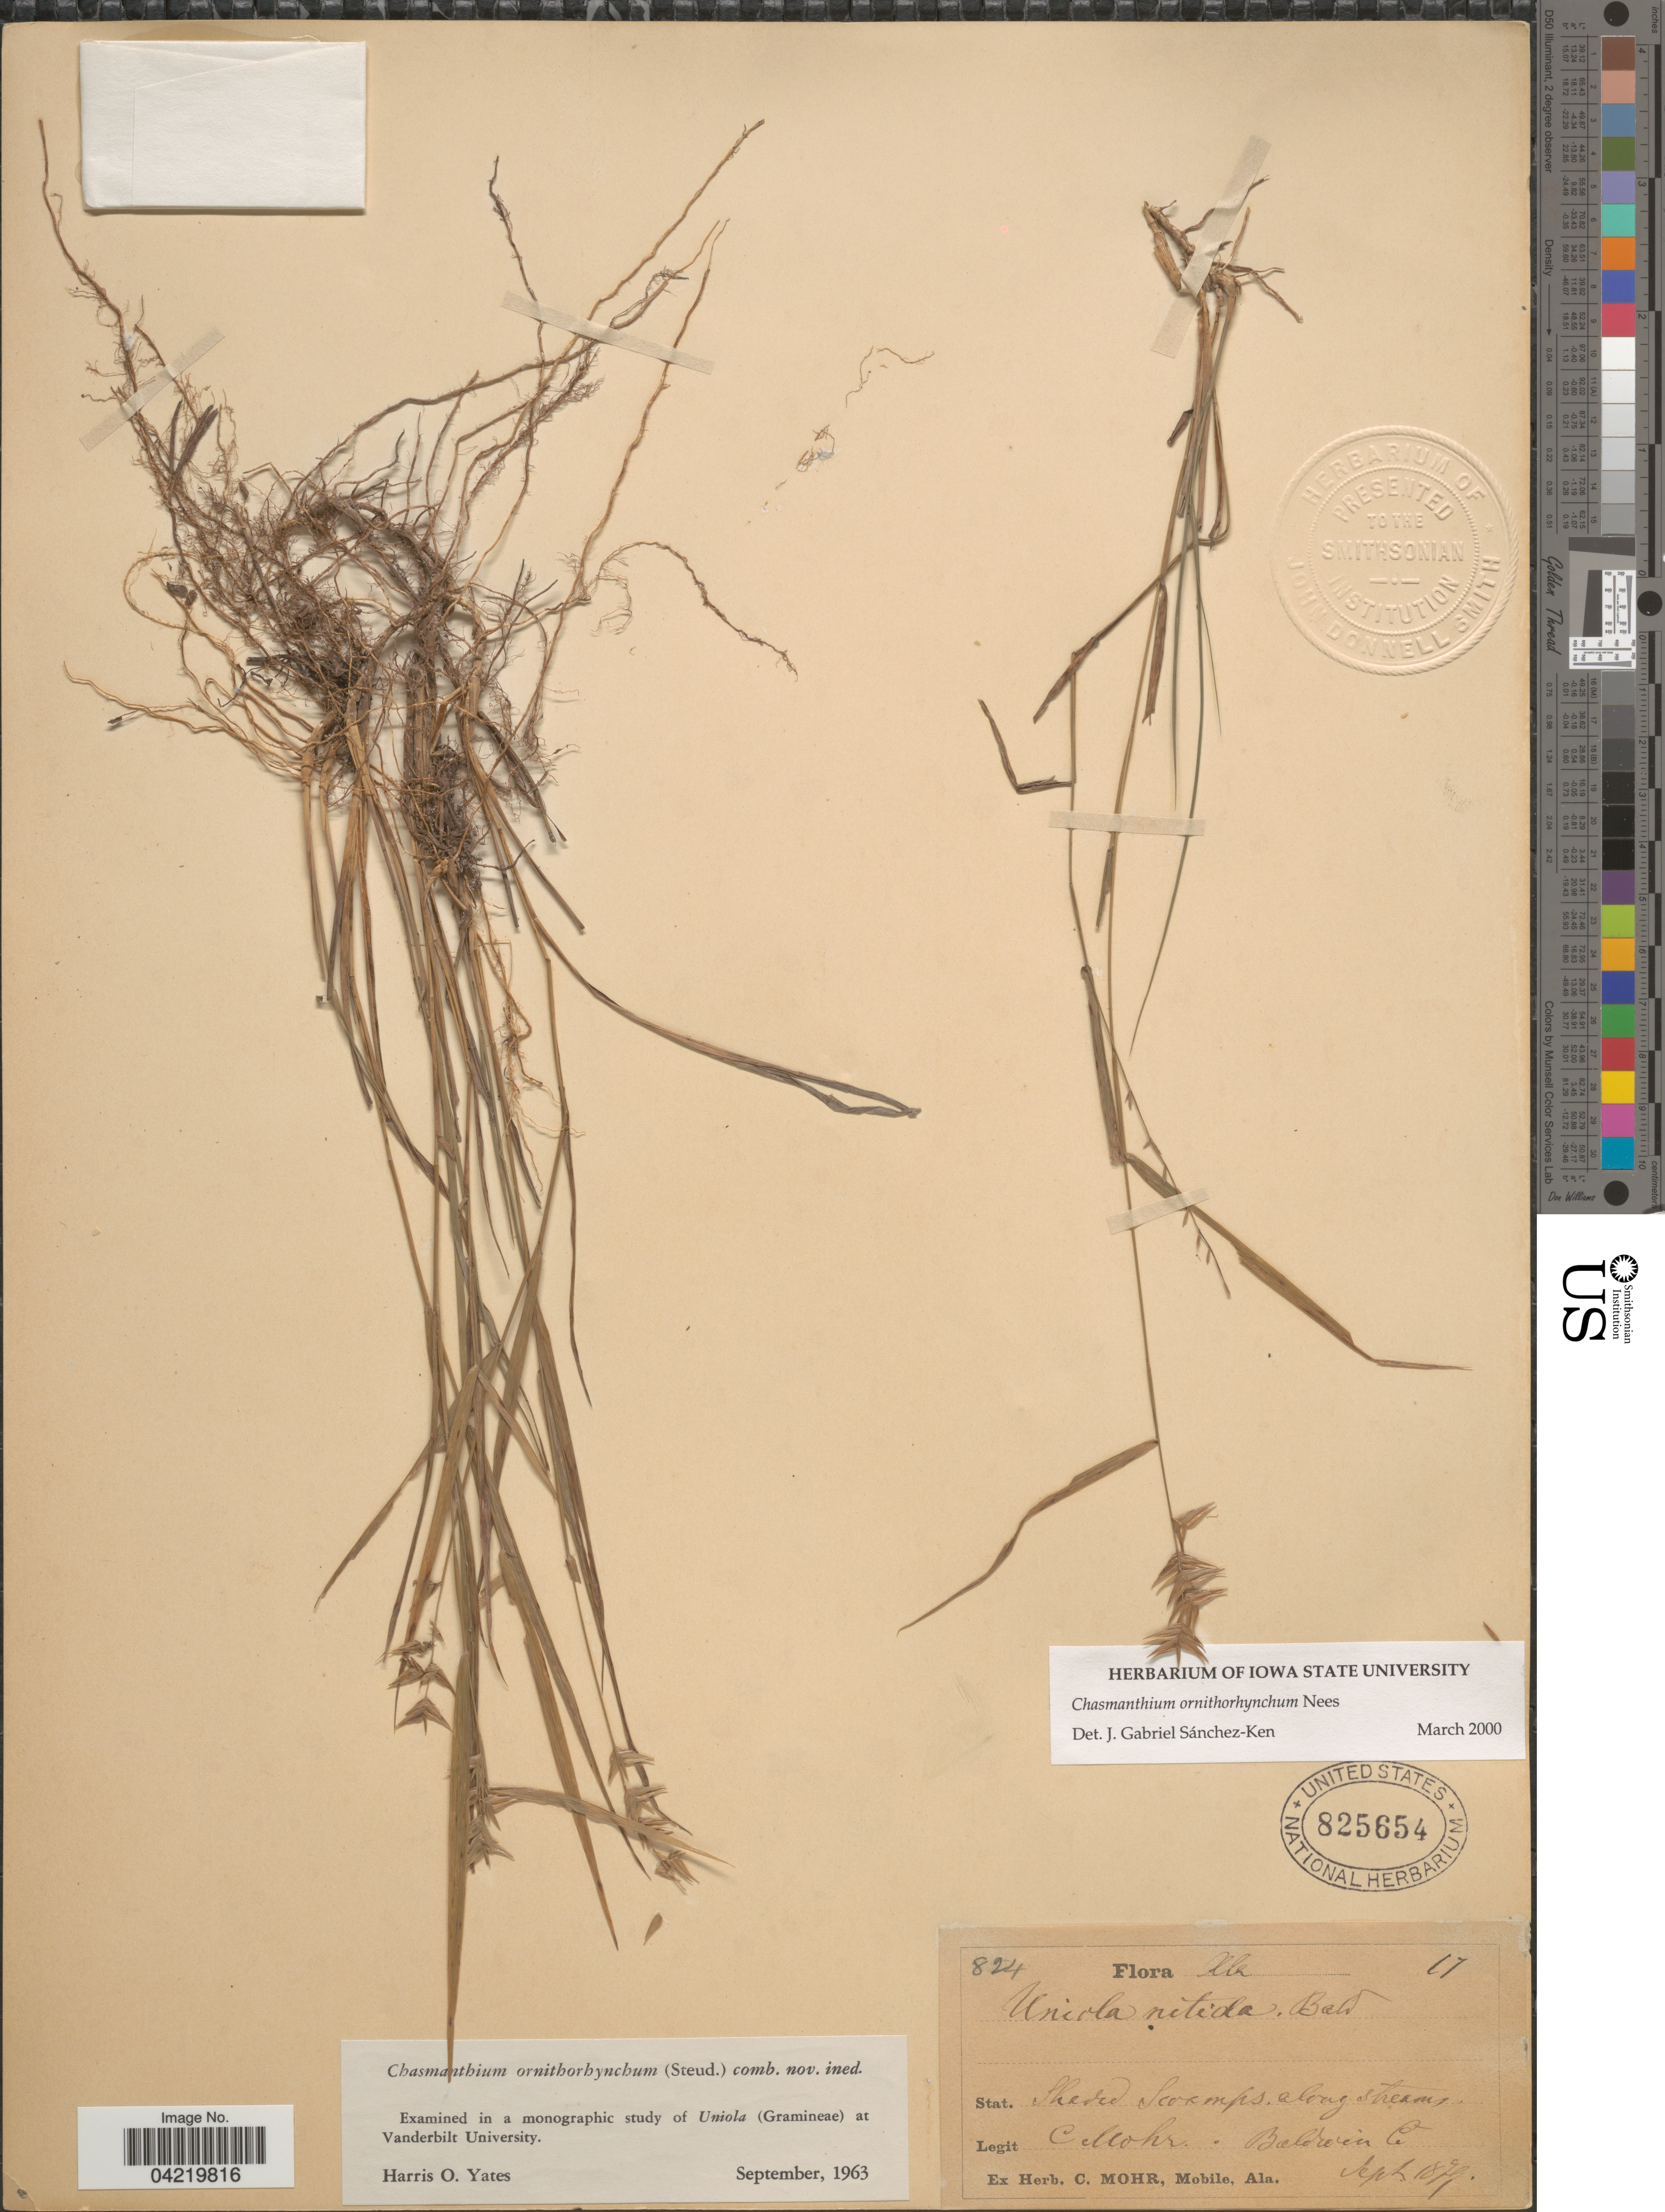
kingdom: Plantae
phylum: Tracheophyta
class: Liliopsida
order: Poales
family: Poaceae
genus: Chasmanthium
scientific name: Chasmanthium ornithorhynchum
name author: Nees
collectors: Mohr, C. T. (herbarium)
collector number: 824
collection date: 1879-09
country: United States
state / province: Alabama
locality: Stat. Shaded swamps along streams. Baldwin Co.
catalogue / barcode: US 825654